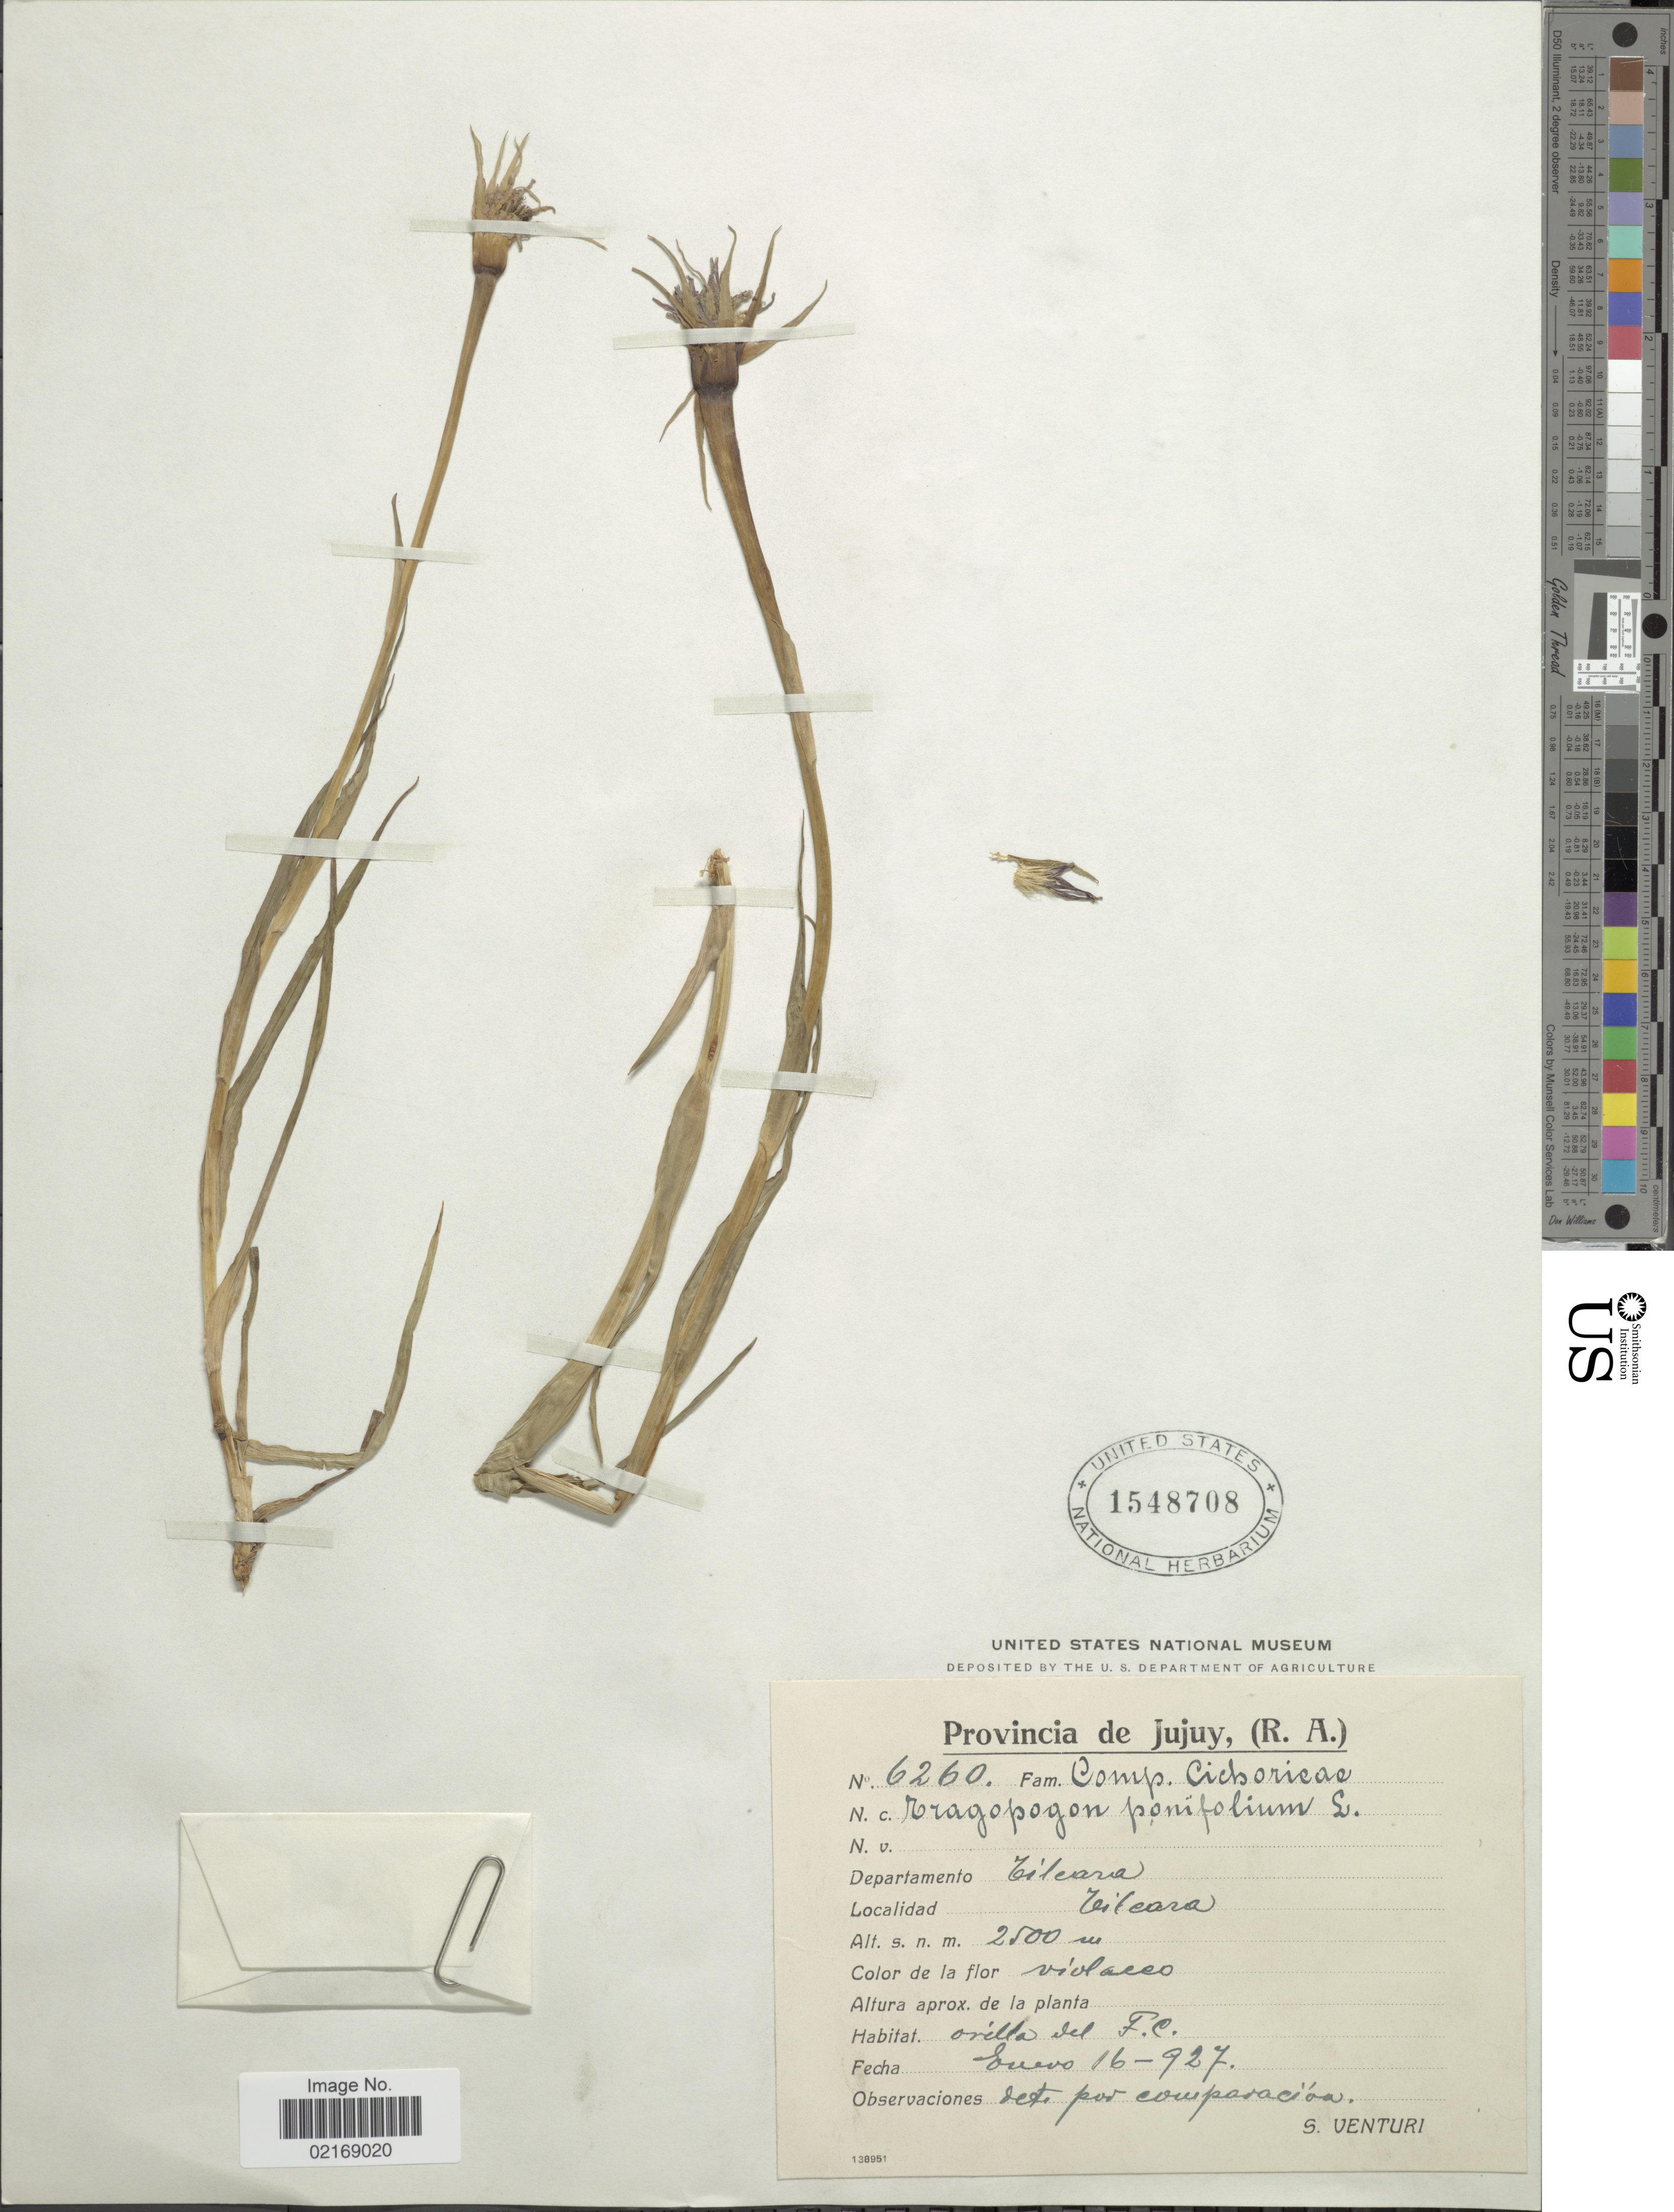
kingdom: Plantae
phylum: Tracheophyta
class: Magnoliopsida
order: Asterales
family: Asteraceae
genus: Tragopogon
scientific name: Tragopogon porrifolius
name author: L.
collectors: S. Venturi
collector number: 6260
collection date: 1927-01-16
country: Argentina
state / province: Jujuy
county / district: Tilcara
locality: Tilcara.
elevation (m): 2500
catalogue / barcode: US 1548708